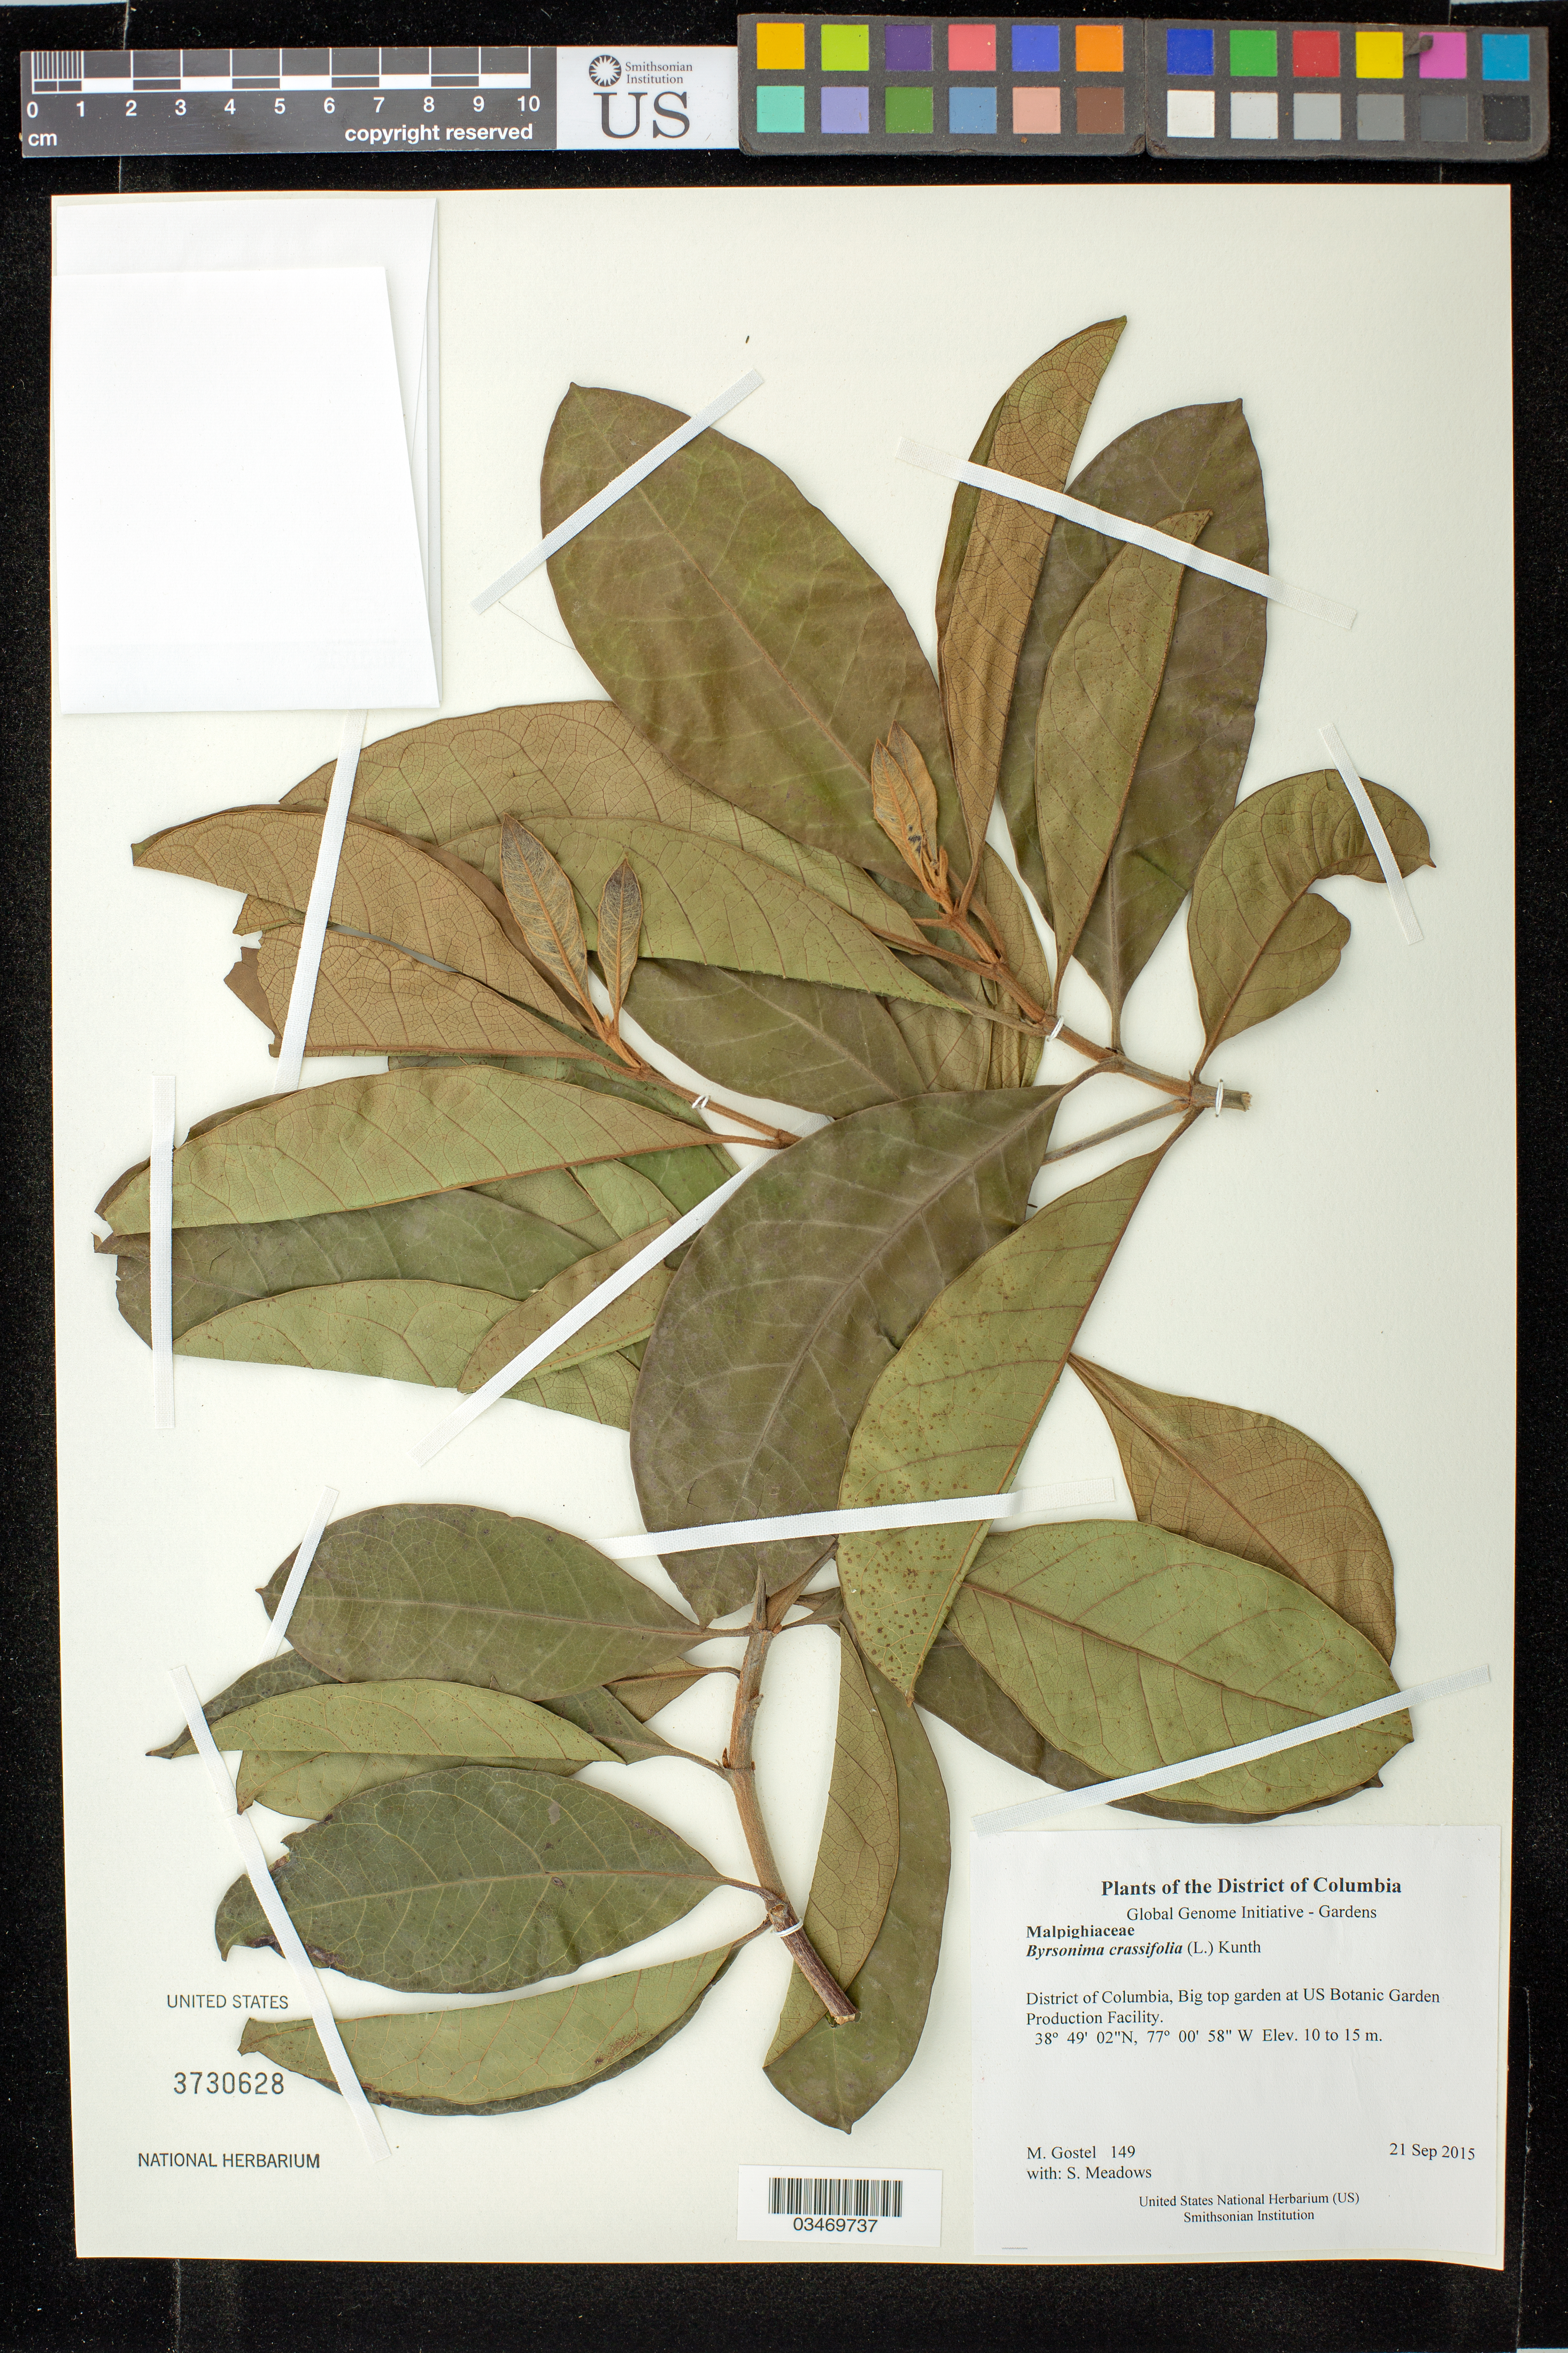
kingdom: Plantae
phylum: Tracheophyta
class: Magnoliopsida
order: Malpighiales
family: Malpighiaceae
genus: Byrsonima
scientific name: Byrsonima crassifolia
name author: (L.) Kunth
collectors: M. R. Gostel & S. Meadows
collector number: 149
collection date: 2015-09-21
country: United States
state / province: District of Columbia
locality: Big top garden at US Botanic Garden Production Facility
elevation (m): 10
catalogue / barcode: US 3730628